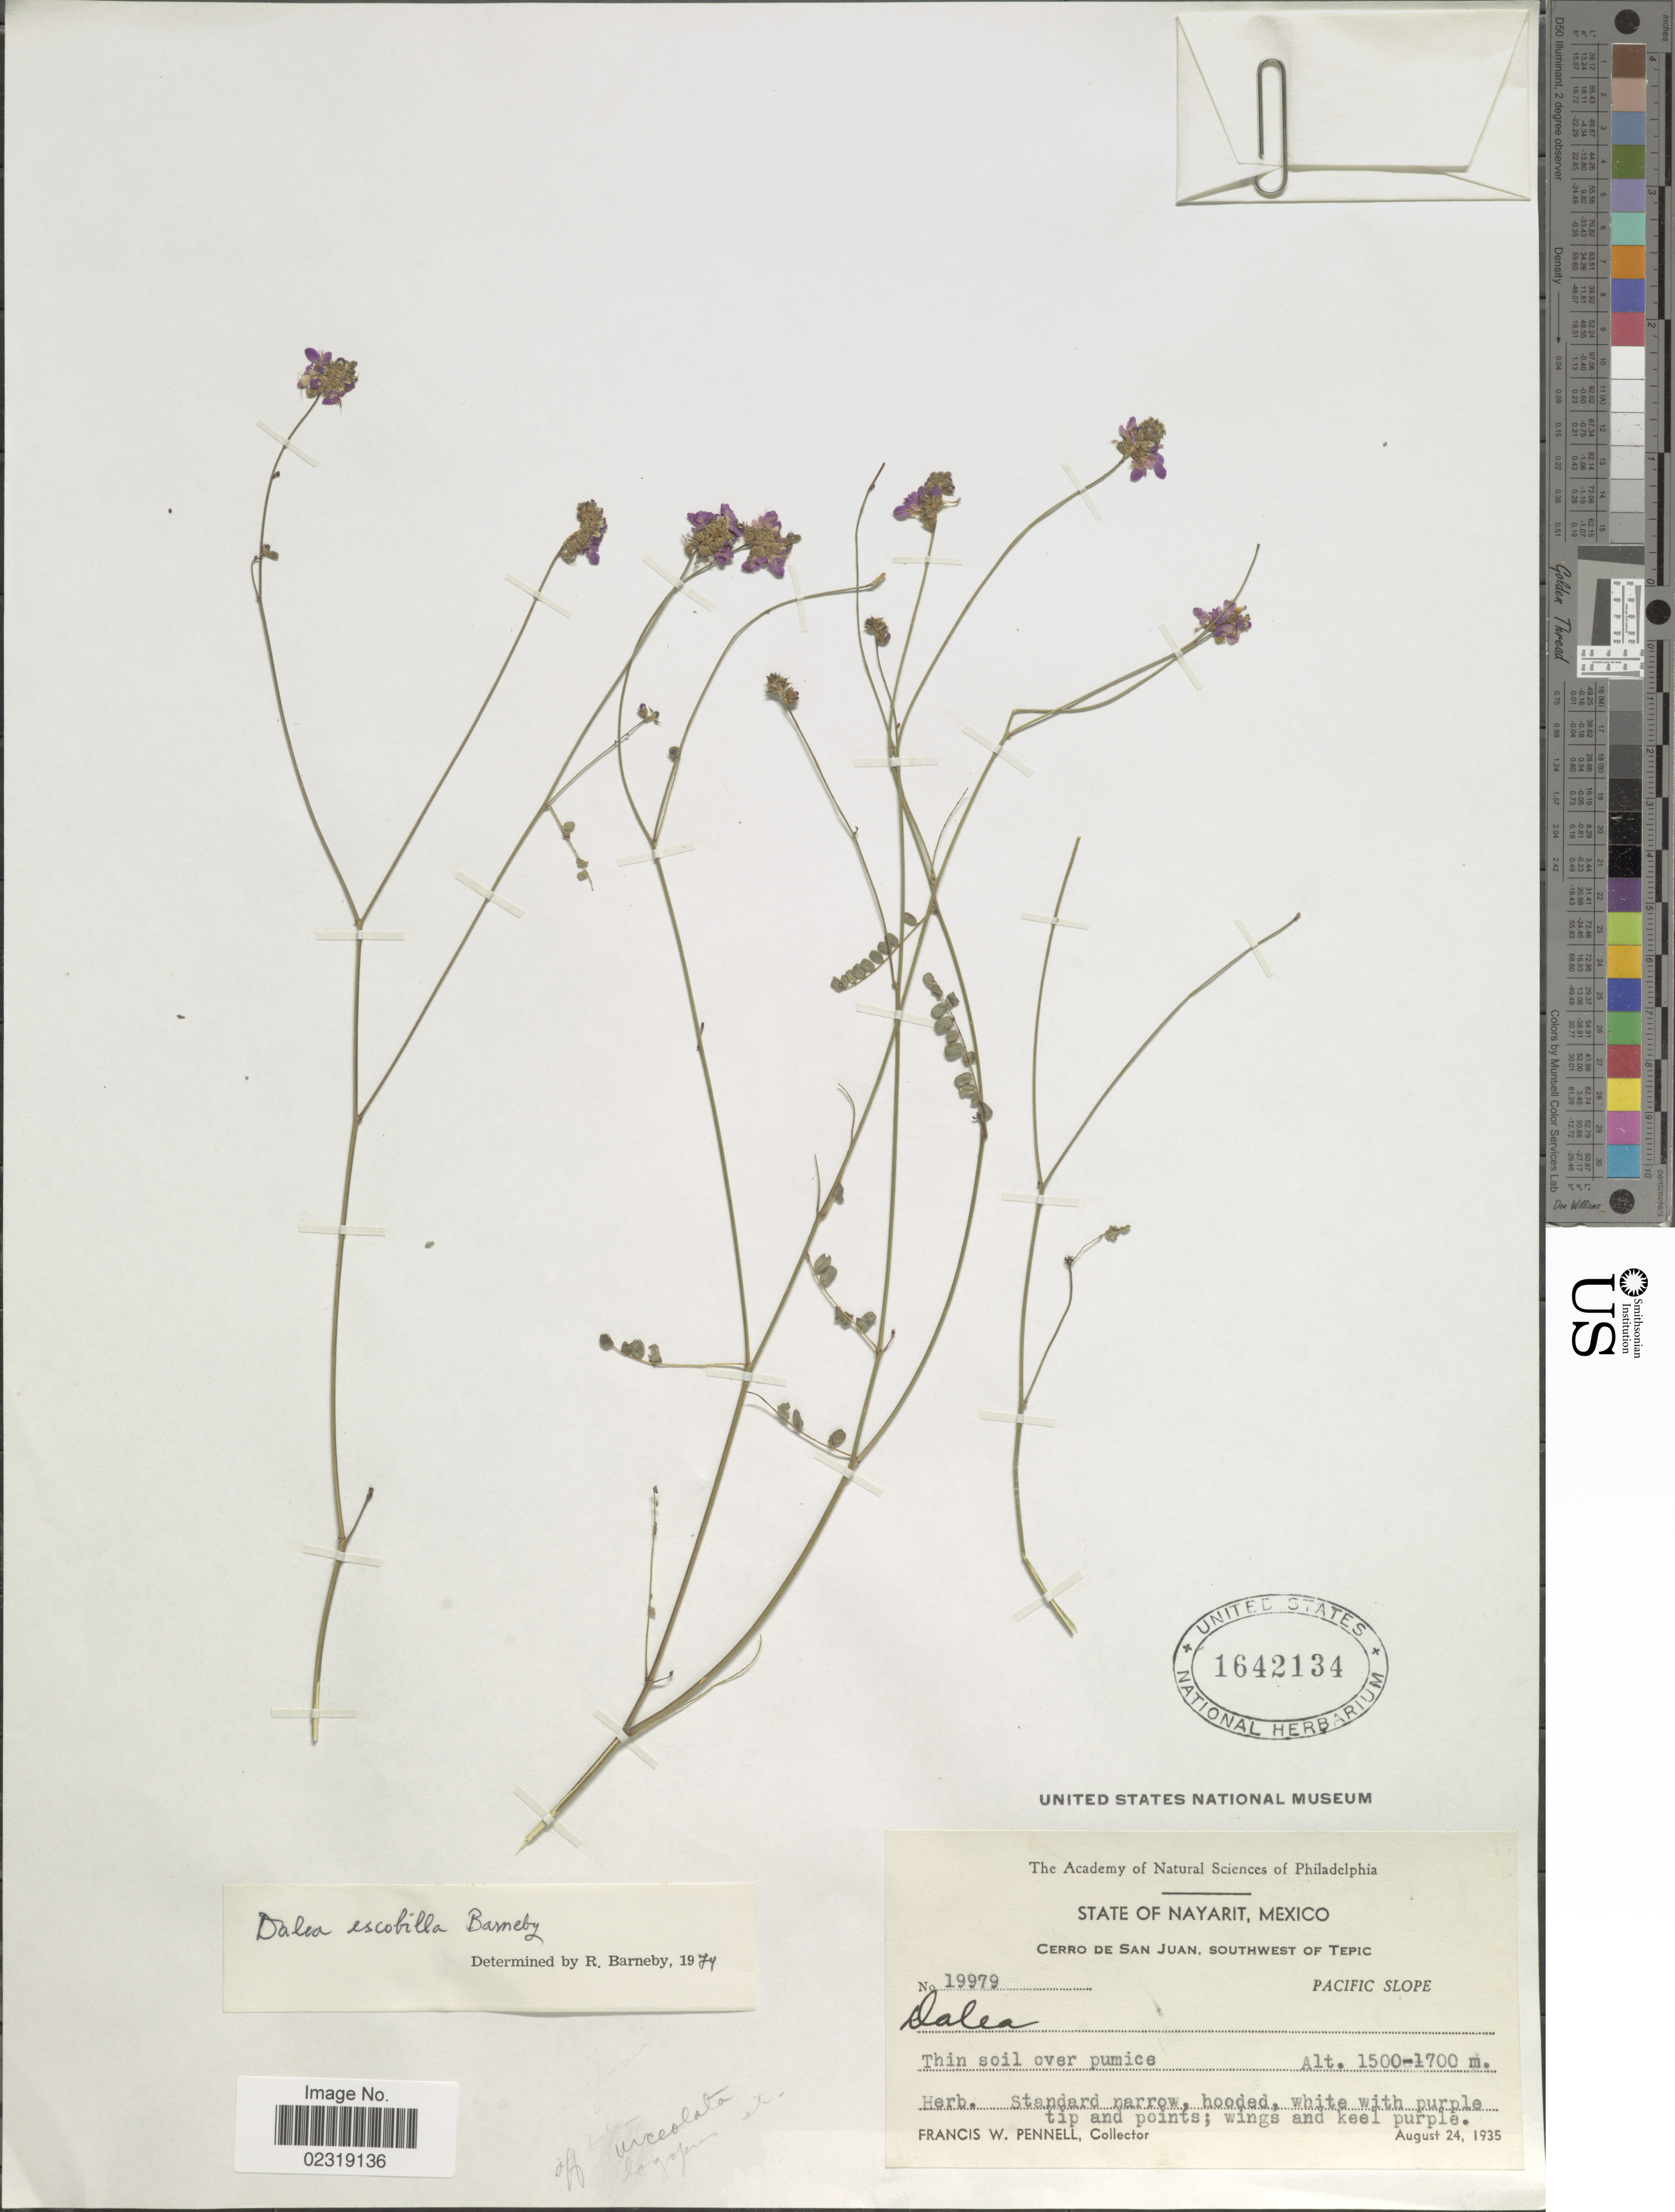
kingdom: Plantae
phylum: Tracheophyta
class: Magnoliopsida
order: Fabales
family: Fabaceae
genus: Dalea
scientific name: Dalea escobilla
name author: Barneby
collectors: F. W. Pennell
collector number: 19979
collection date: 1935-08-24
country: Mexico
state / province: Nayarit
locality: Nayarit, Mexico, Cerro de San Juan Southwest of Tepic, Pacific Slope.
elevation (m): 1500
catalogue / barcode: US 1642134